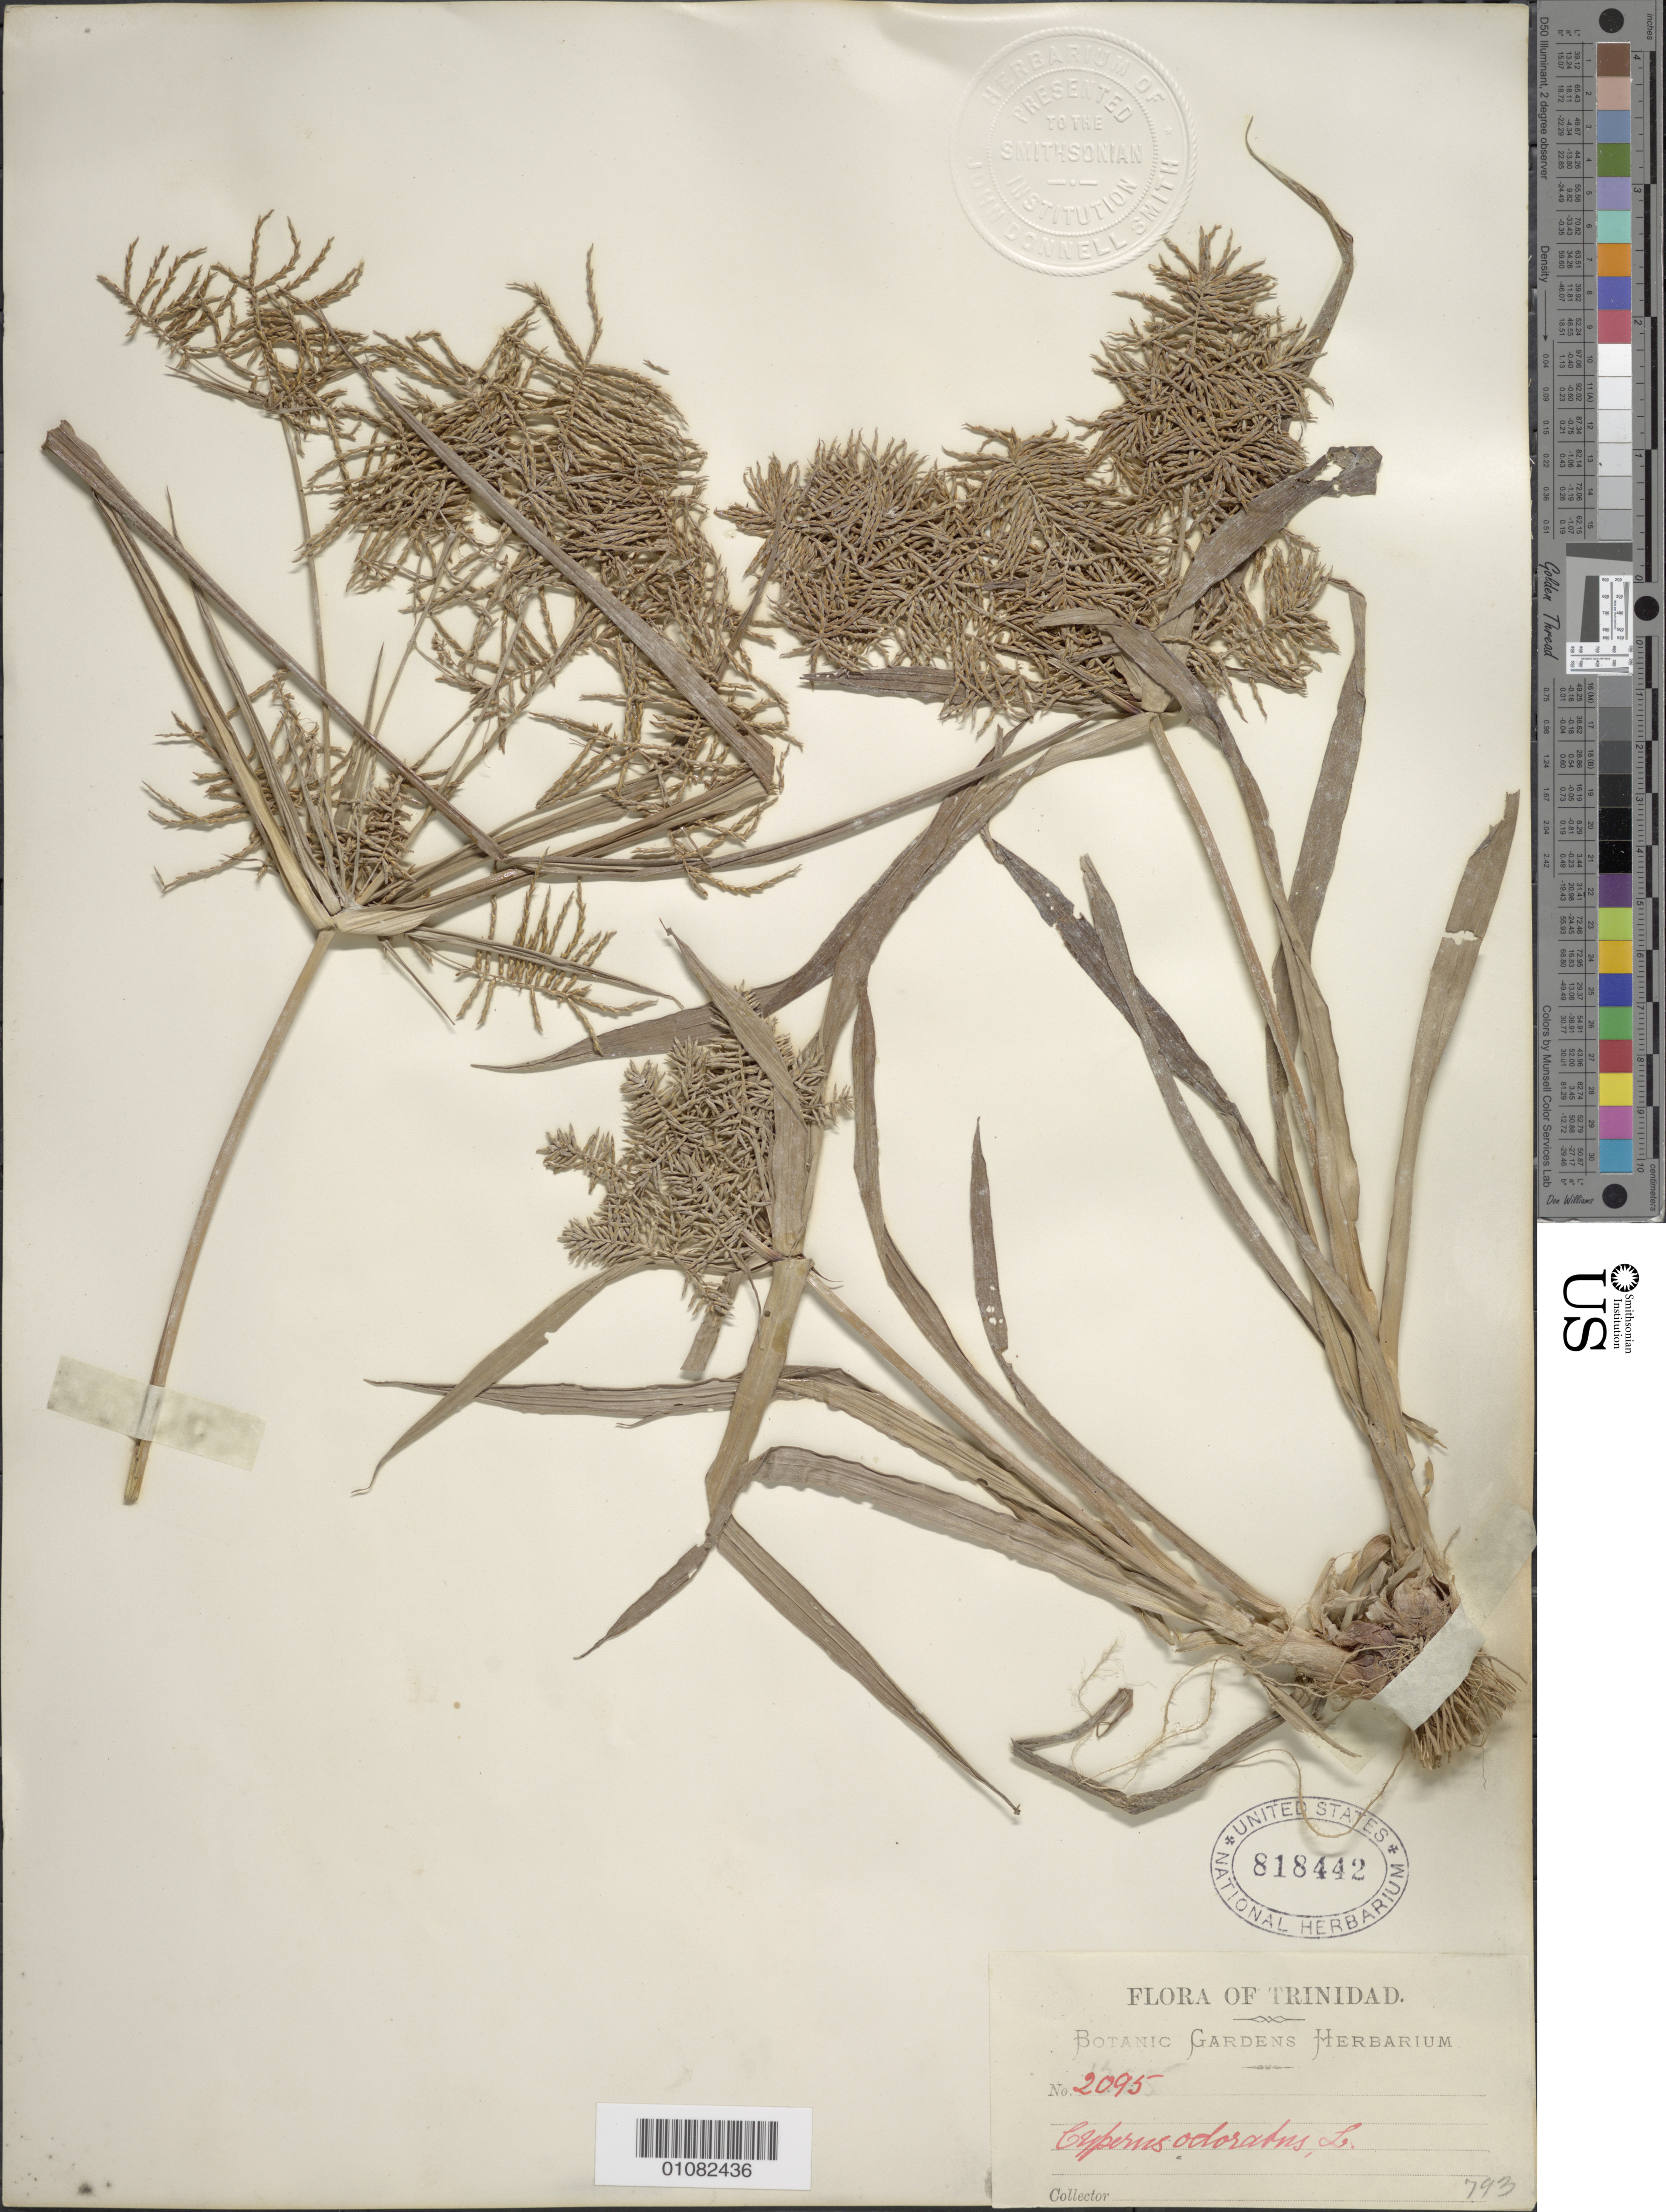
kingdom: Plantae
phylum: Tracheophyta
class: Liliopsida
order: Poales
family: Cyperaceae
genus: Cyperus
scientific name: Cyperus odoratus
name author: L.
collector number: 2095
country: Trinidad and Tobago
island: Trinidad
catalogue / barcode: US 818442